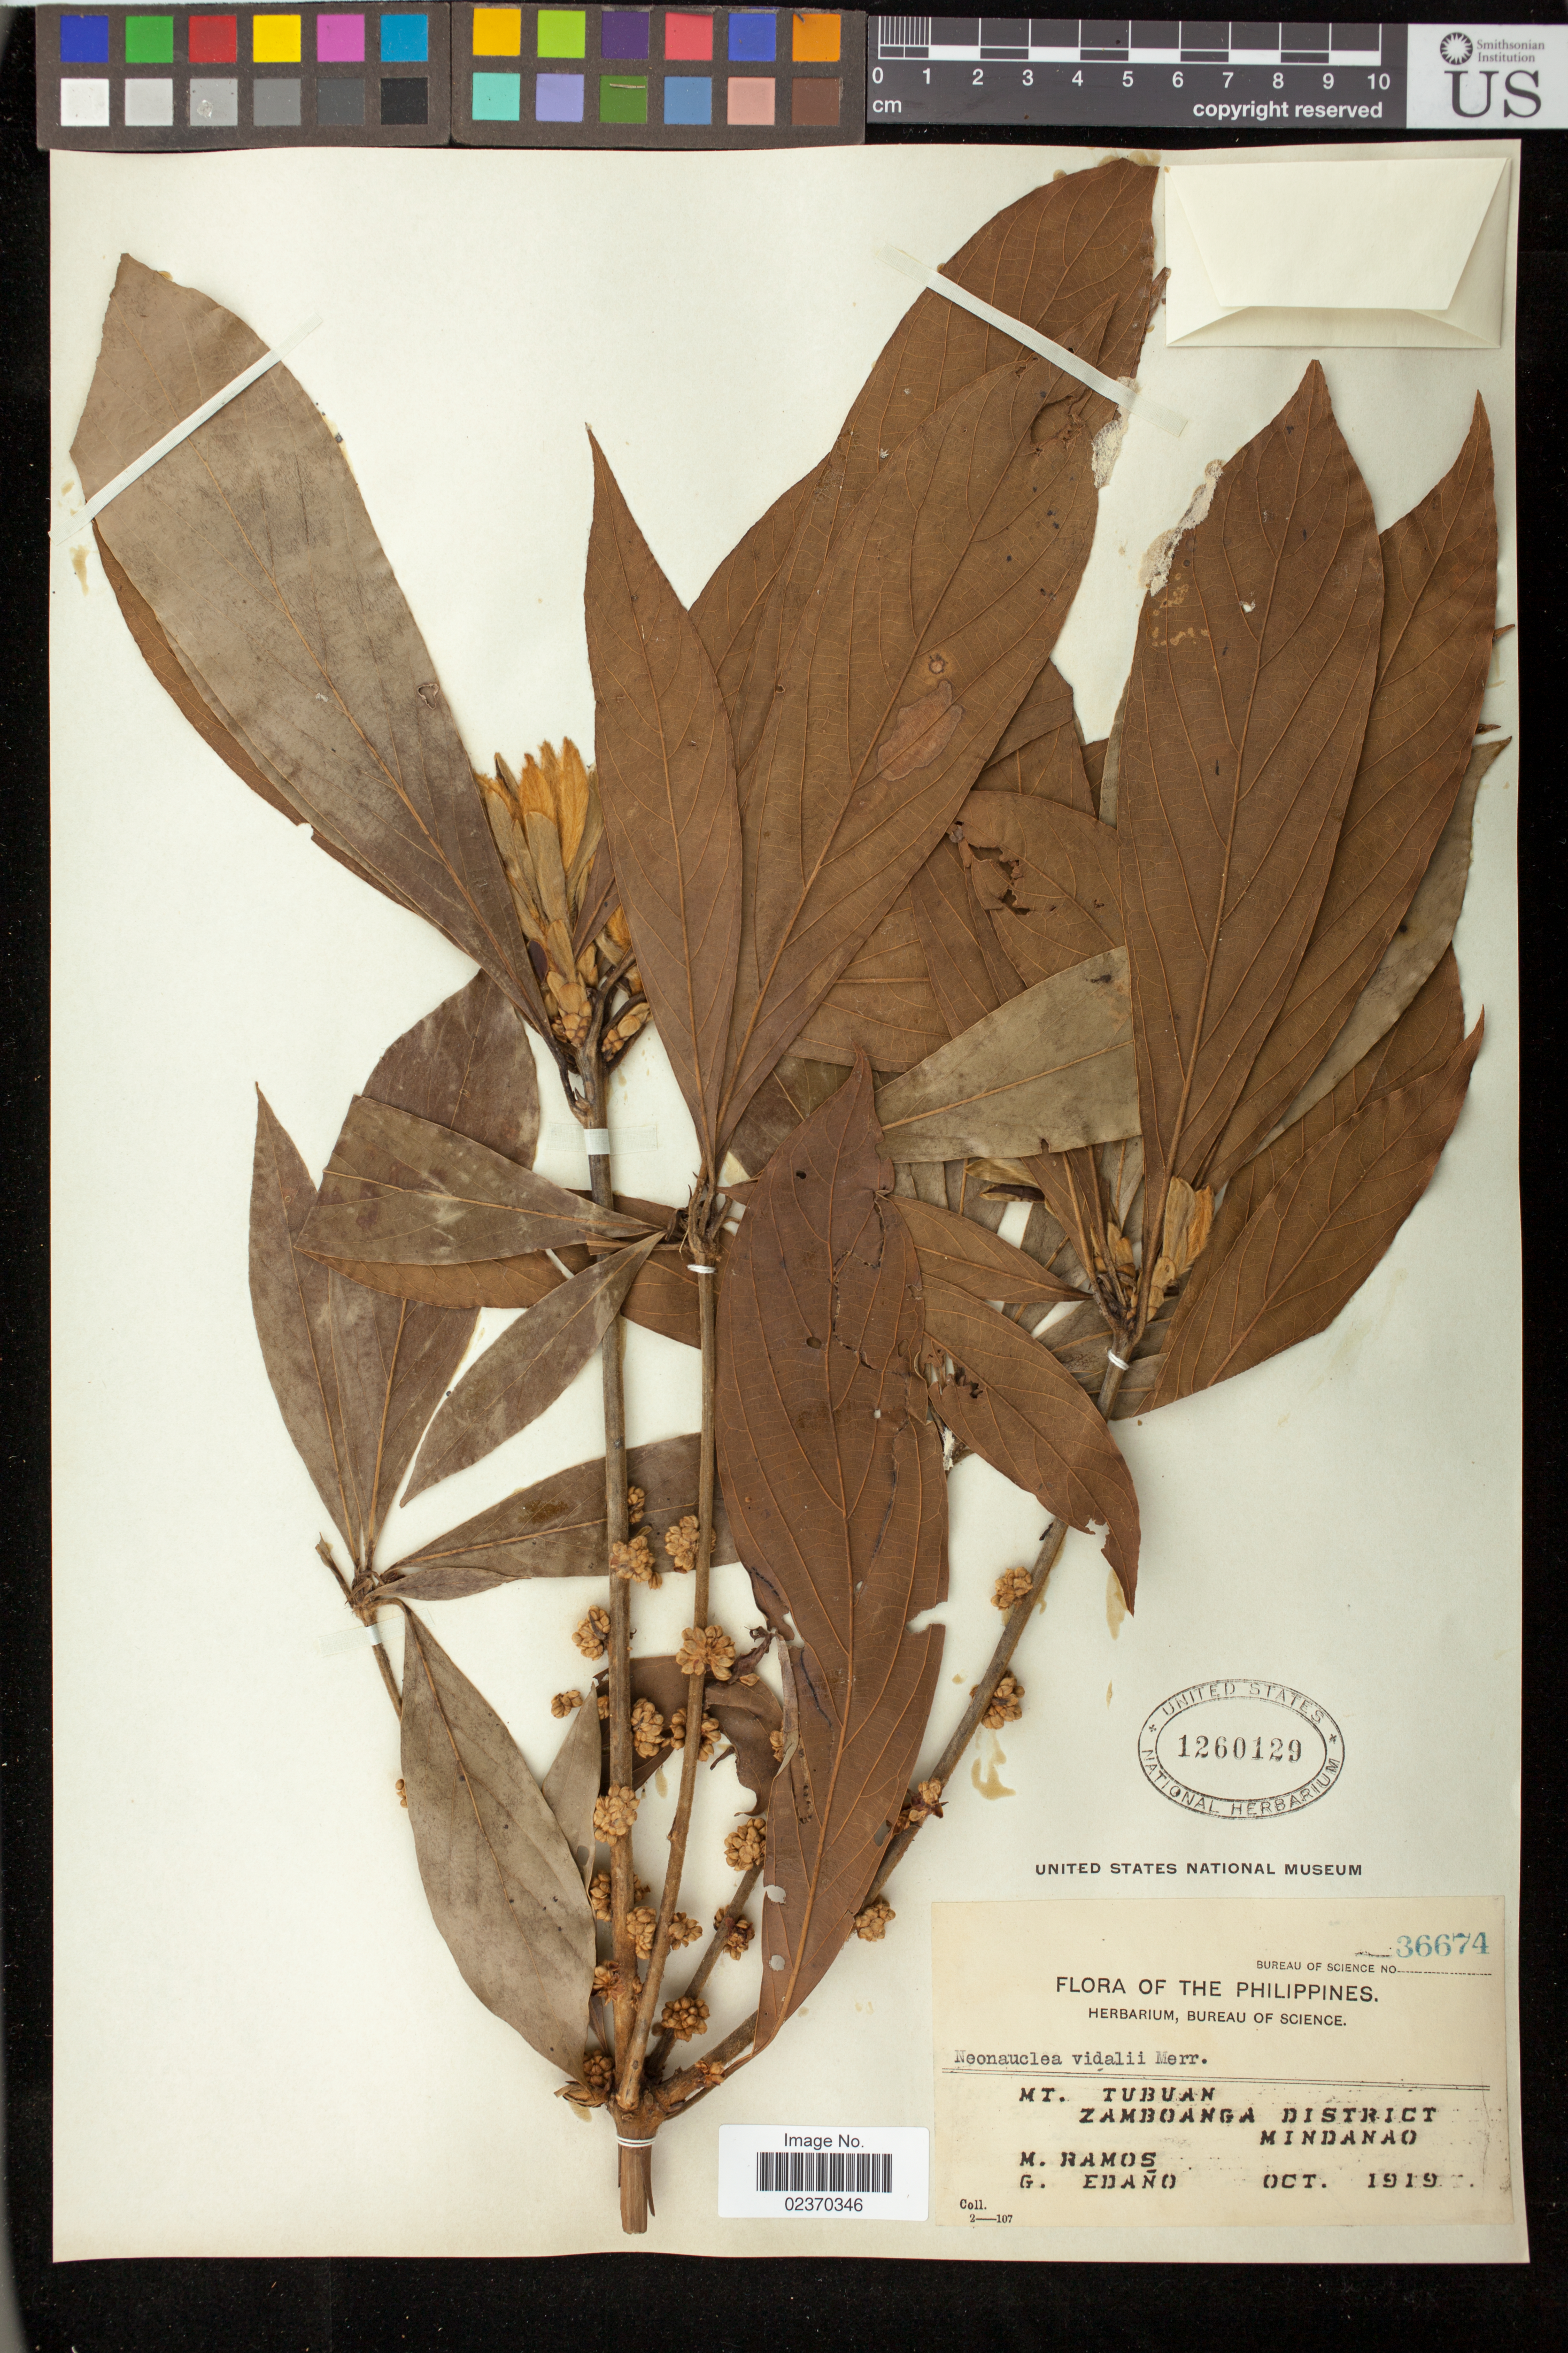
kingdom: Plantae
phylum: Tracheophyta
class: Magnoliopsida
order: Gentianales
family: Rubiaceae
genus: Neonauclea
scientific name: Neonauclea vidalii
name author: (Elmer) Merr.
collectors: M. Ramos & G. E. Edaño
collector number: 36674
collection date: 1919-10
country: Philippines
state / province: Muslim Mindanao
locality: Mt. Tubuan, Zamboanga District, Mindanao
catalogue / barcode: US 1260129